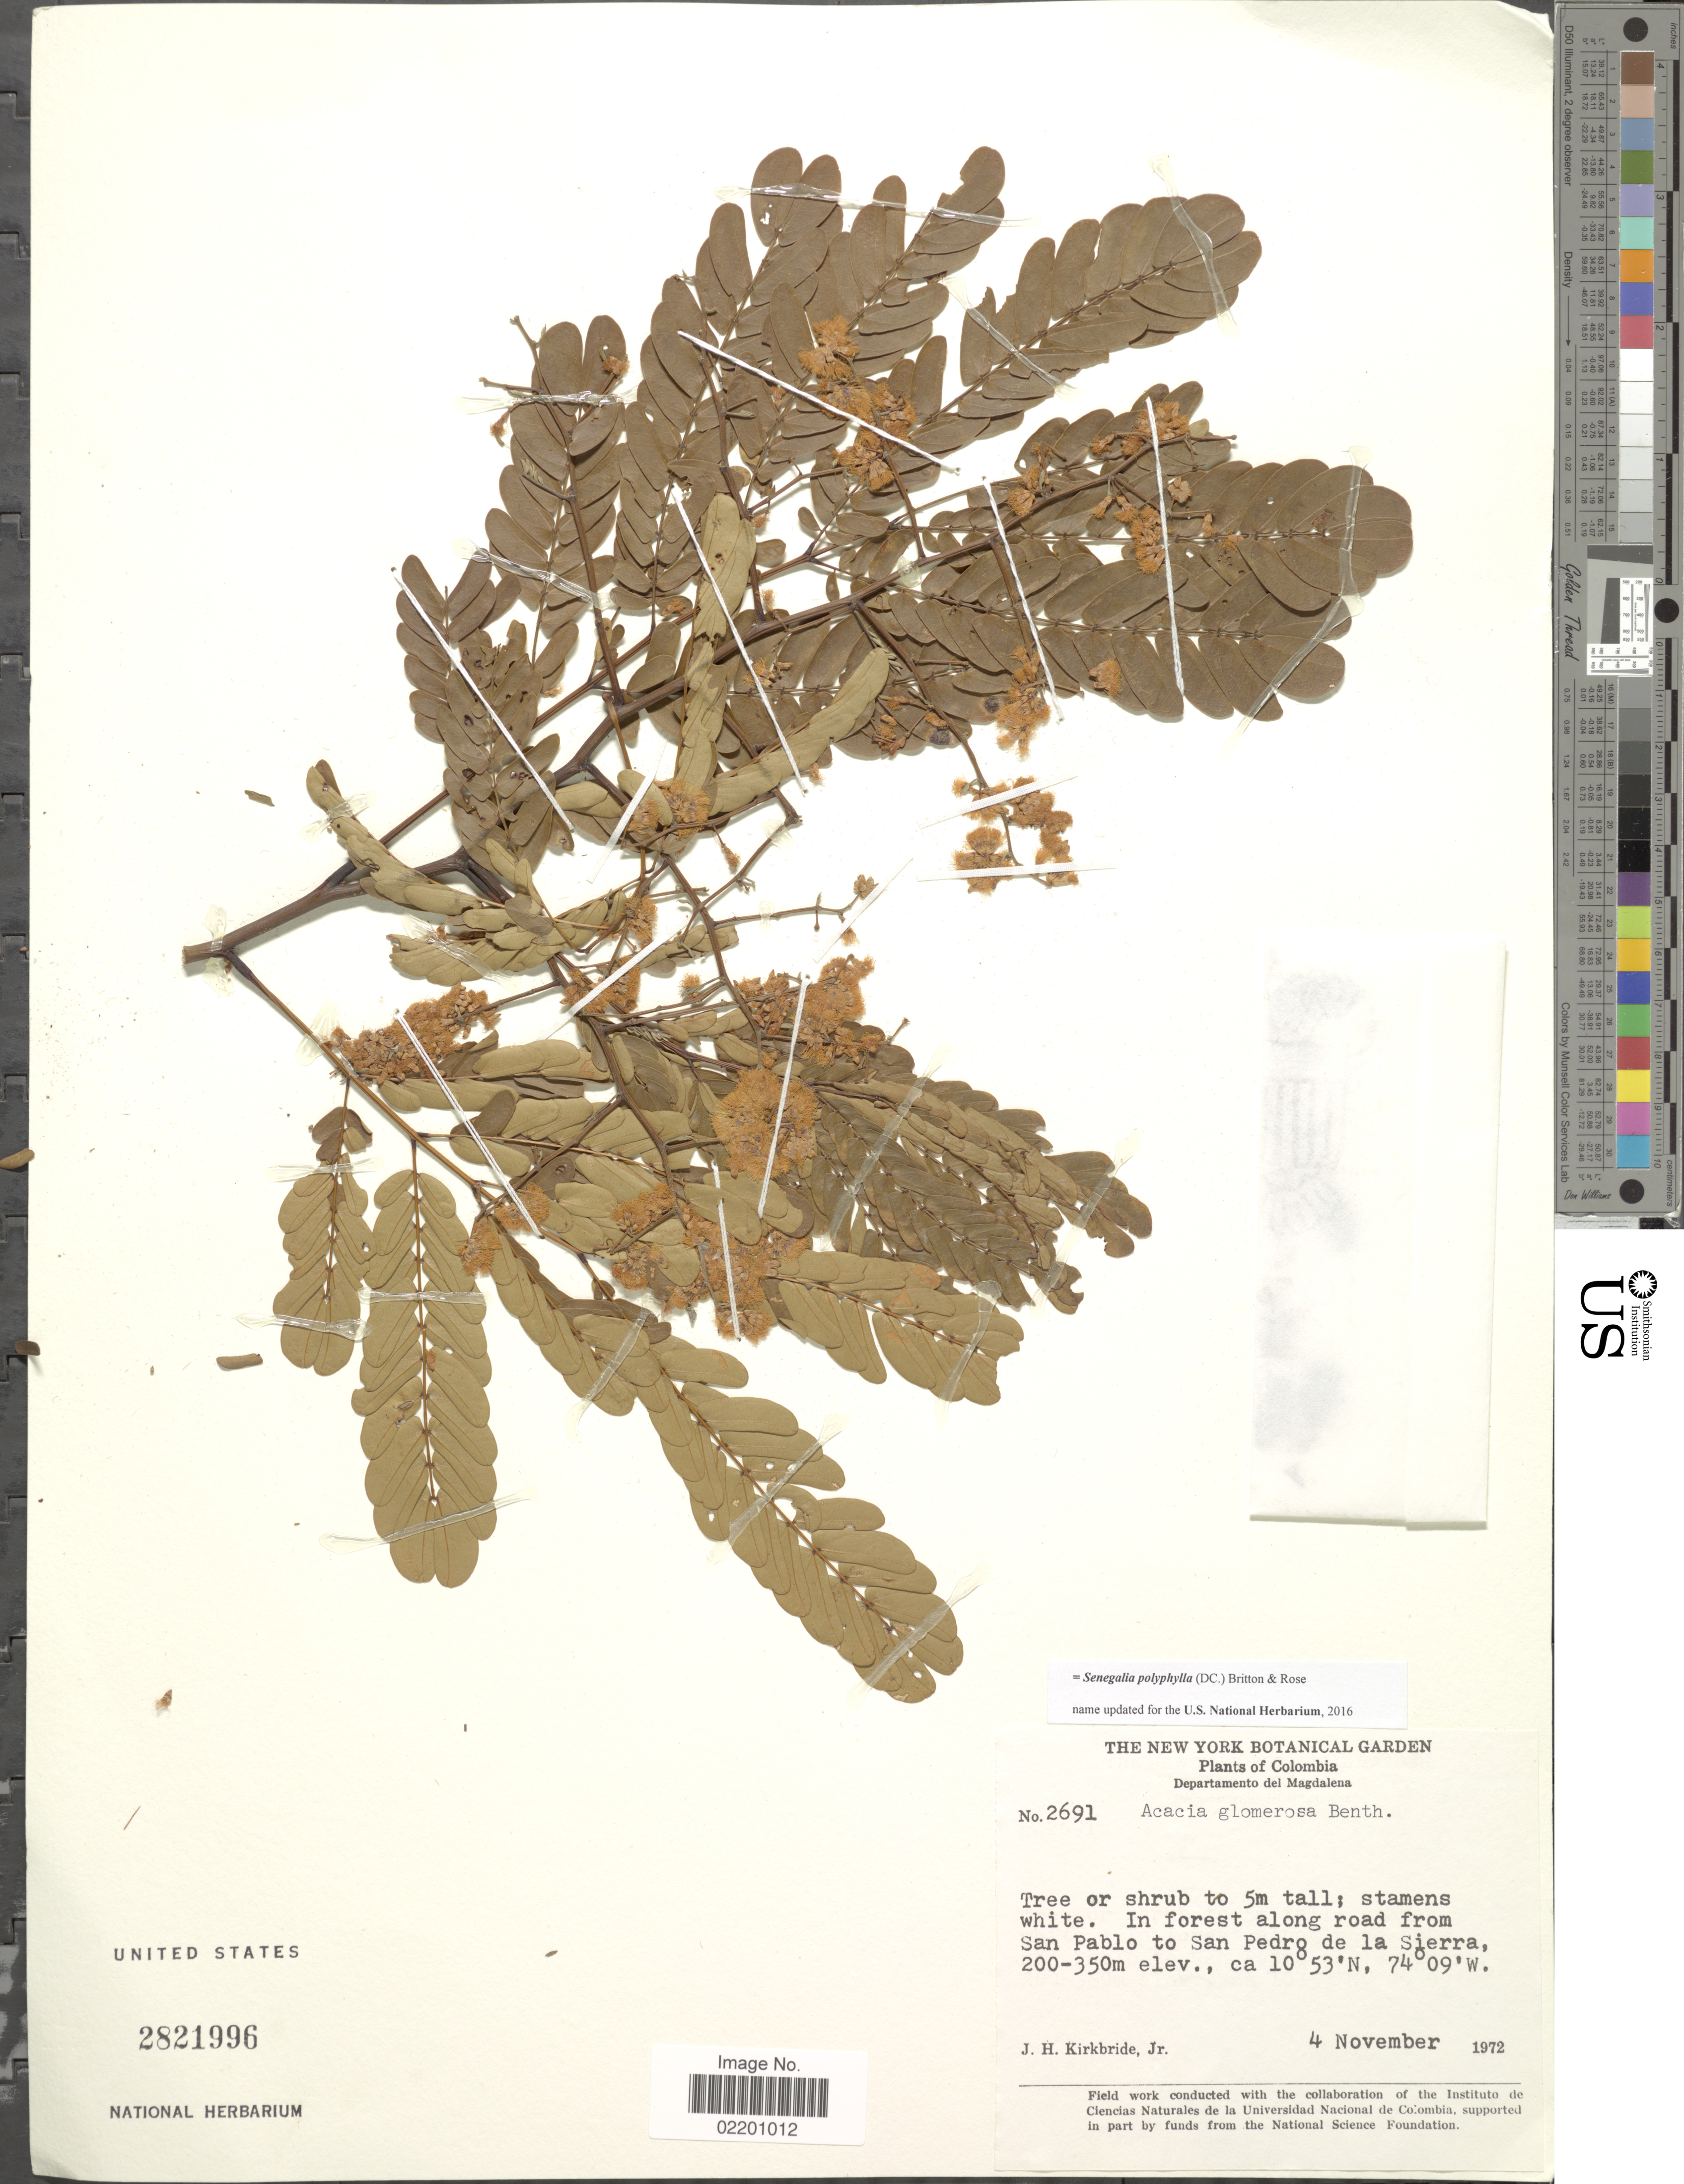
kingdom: Plantae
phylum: Tracheophyta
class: Magnoliopsida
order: Fabales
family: Fabaceae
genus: Senegalia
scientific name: Senegalia rhytidocarpa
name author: (L. Rico) Seigler & Ebinger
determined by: Santos, V. Terra dos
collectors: J. H. Kirkbride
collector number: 2691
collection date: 1972-11-04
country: Colombia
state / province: Magdalena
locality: In forest along road from San Pablo to San Pedro de la Sierra.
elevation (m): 200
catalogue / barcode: US 2821996